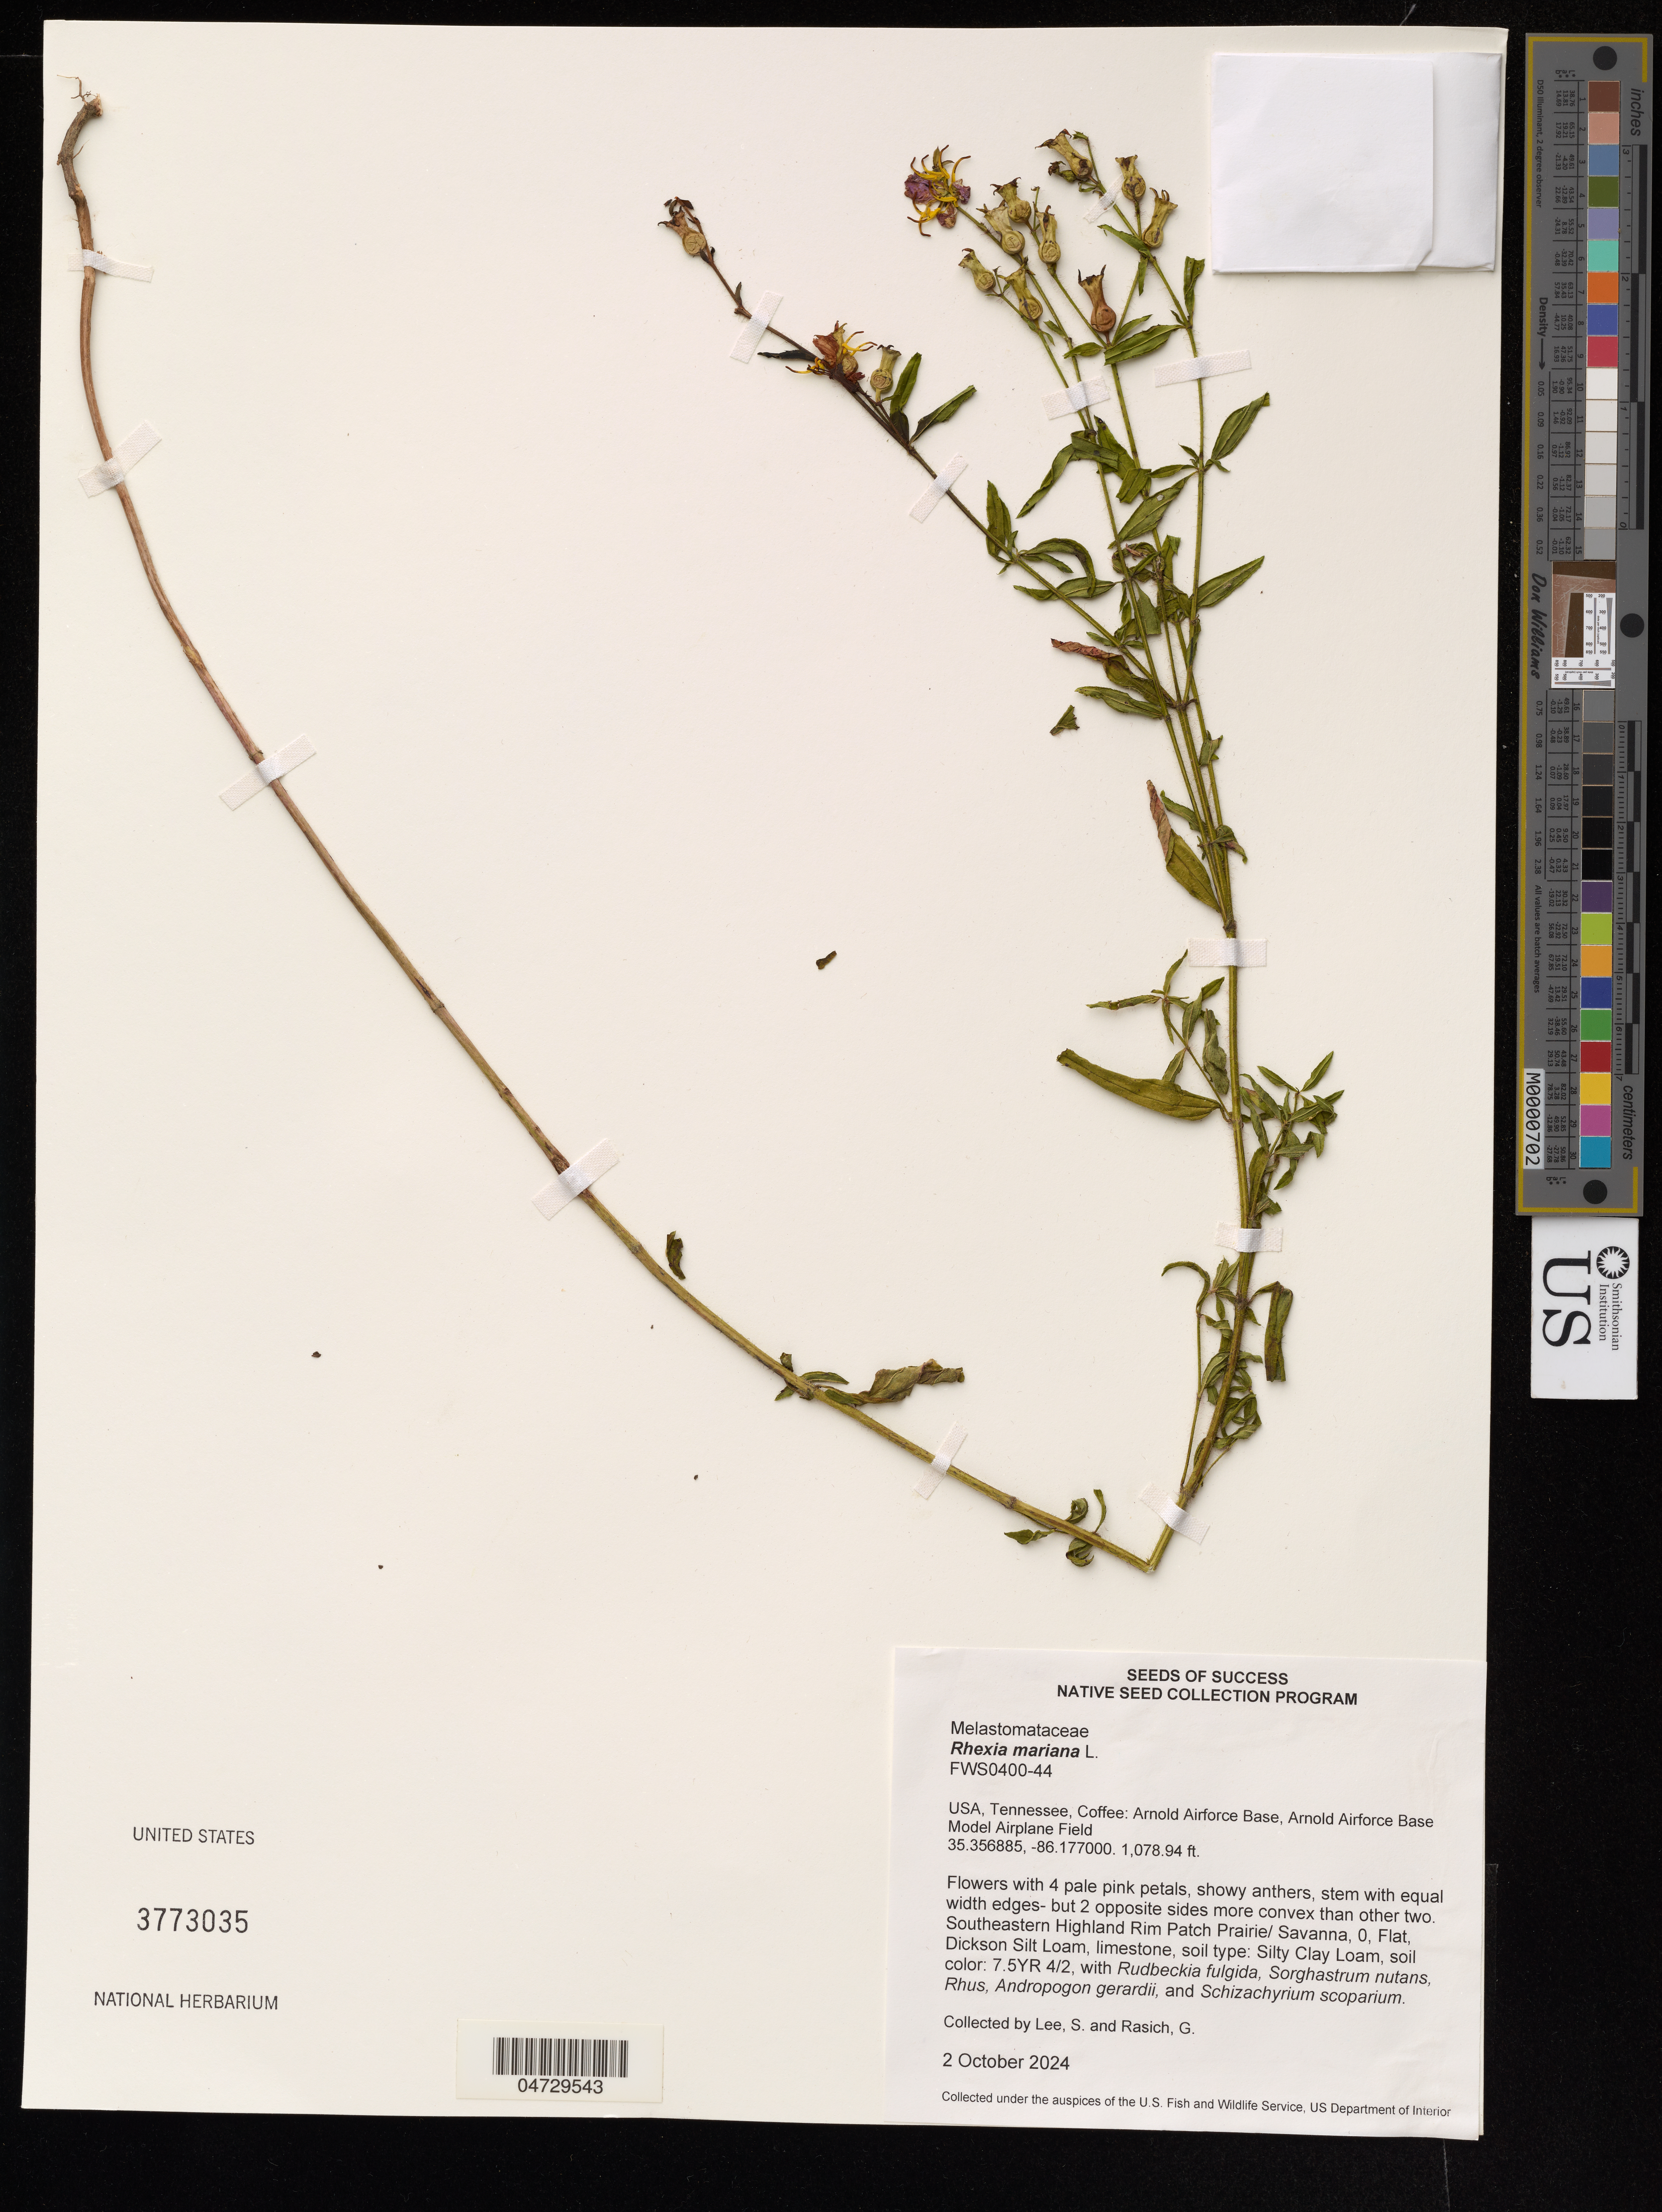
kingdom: Plantae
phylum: Tracheophyta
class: Magnoliopsida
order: Myrtales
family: Melastomataceae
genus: Rhexia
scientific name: Rhexia mariana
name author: L.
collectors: S. Lee & G. Rasich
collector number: FWS0400-44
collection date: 2024-10-02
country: United States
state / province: Tennessee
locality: USA, Tennessee, Coffee: Arnold Airforce Base, Arnold Airforce Base Model Airplane Field.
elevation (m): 328.86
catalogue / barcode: US 3773035